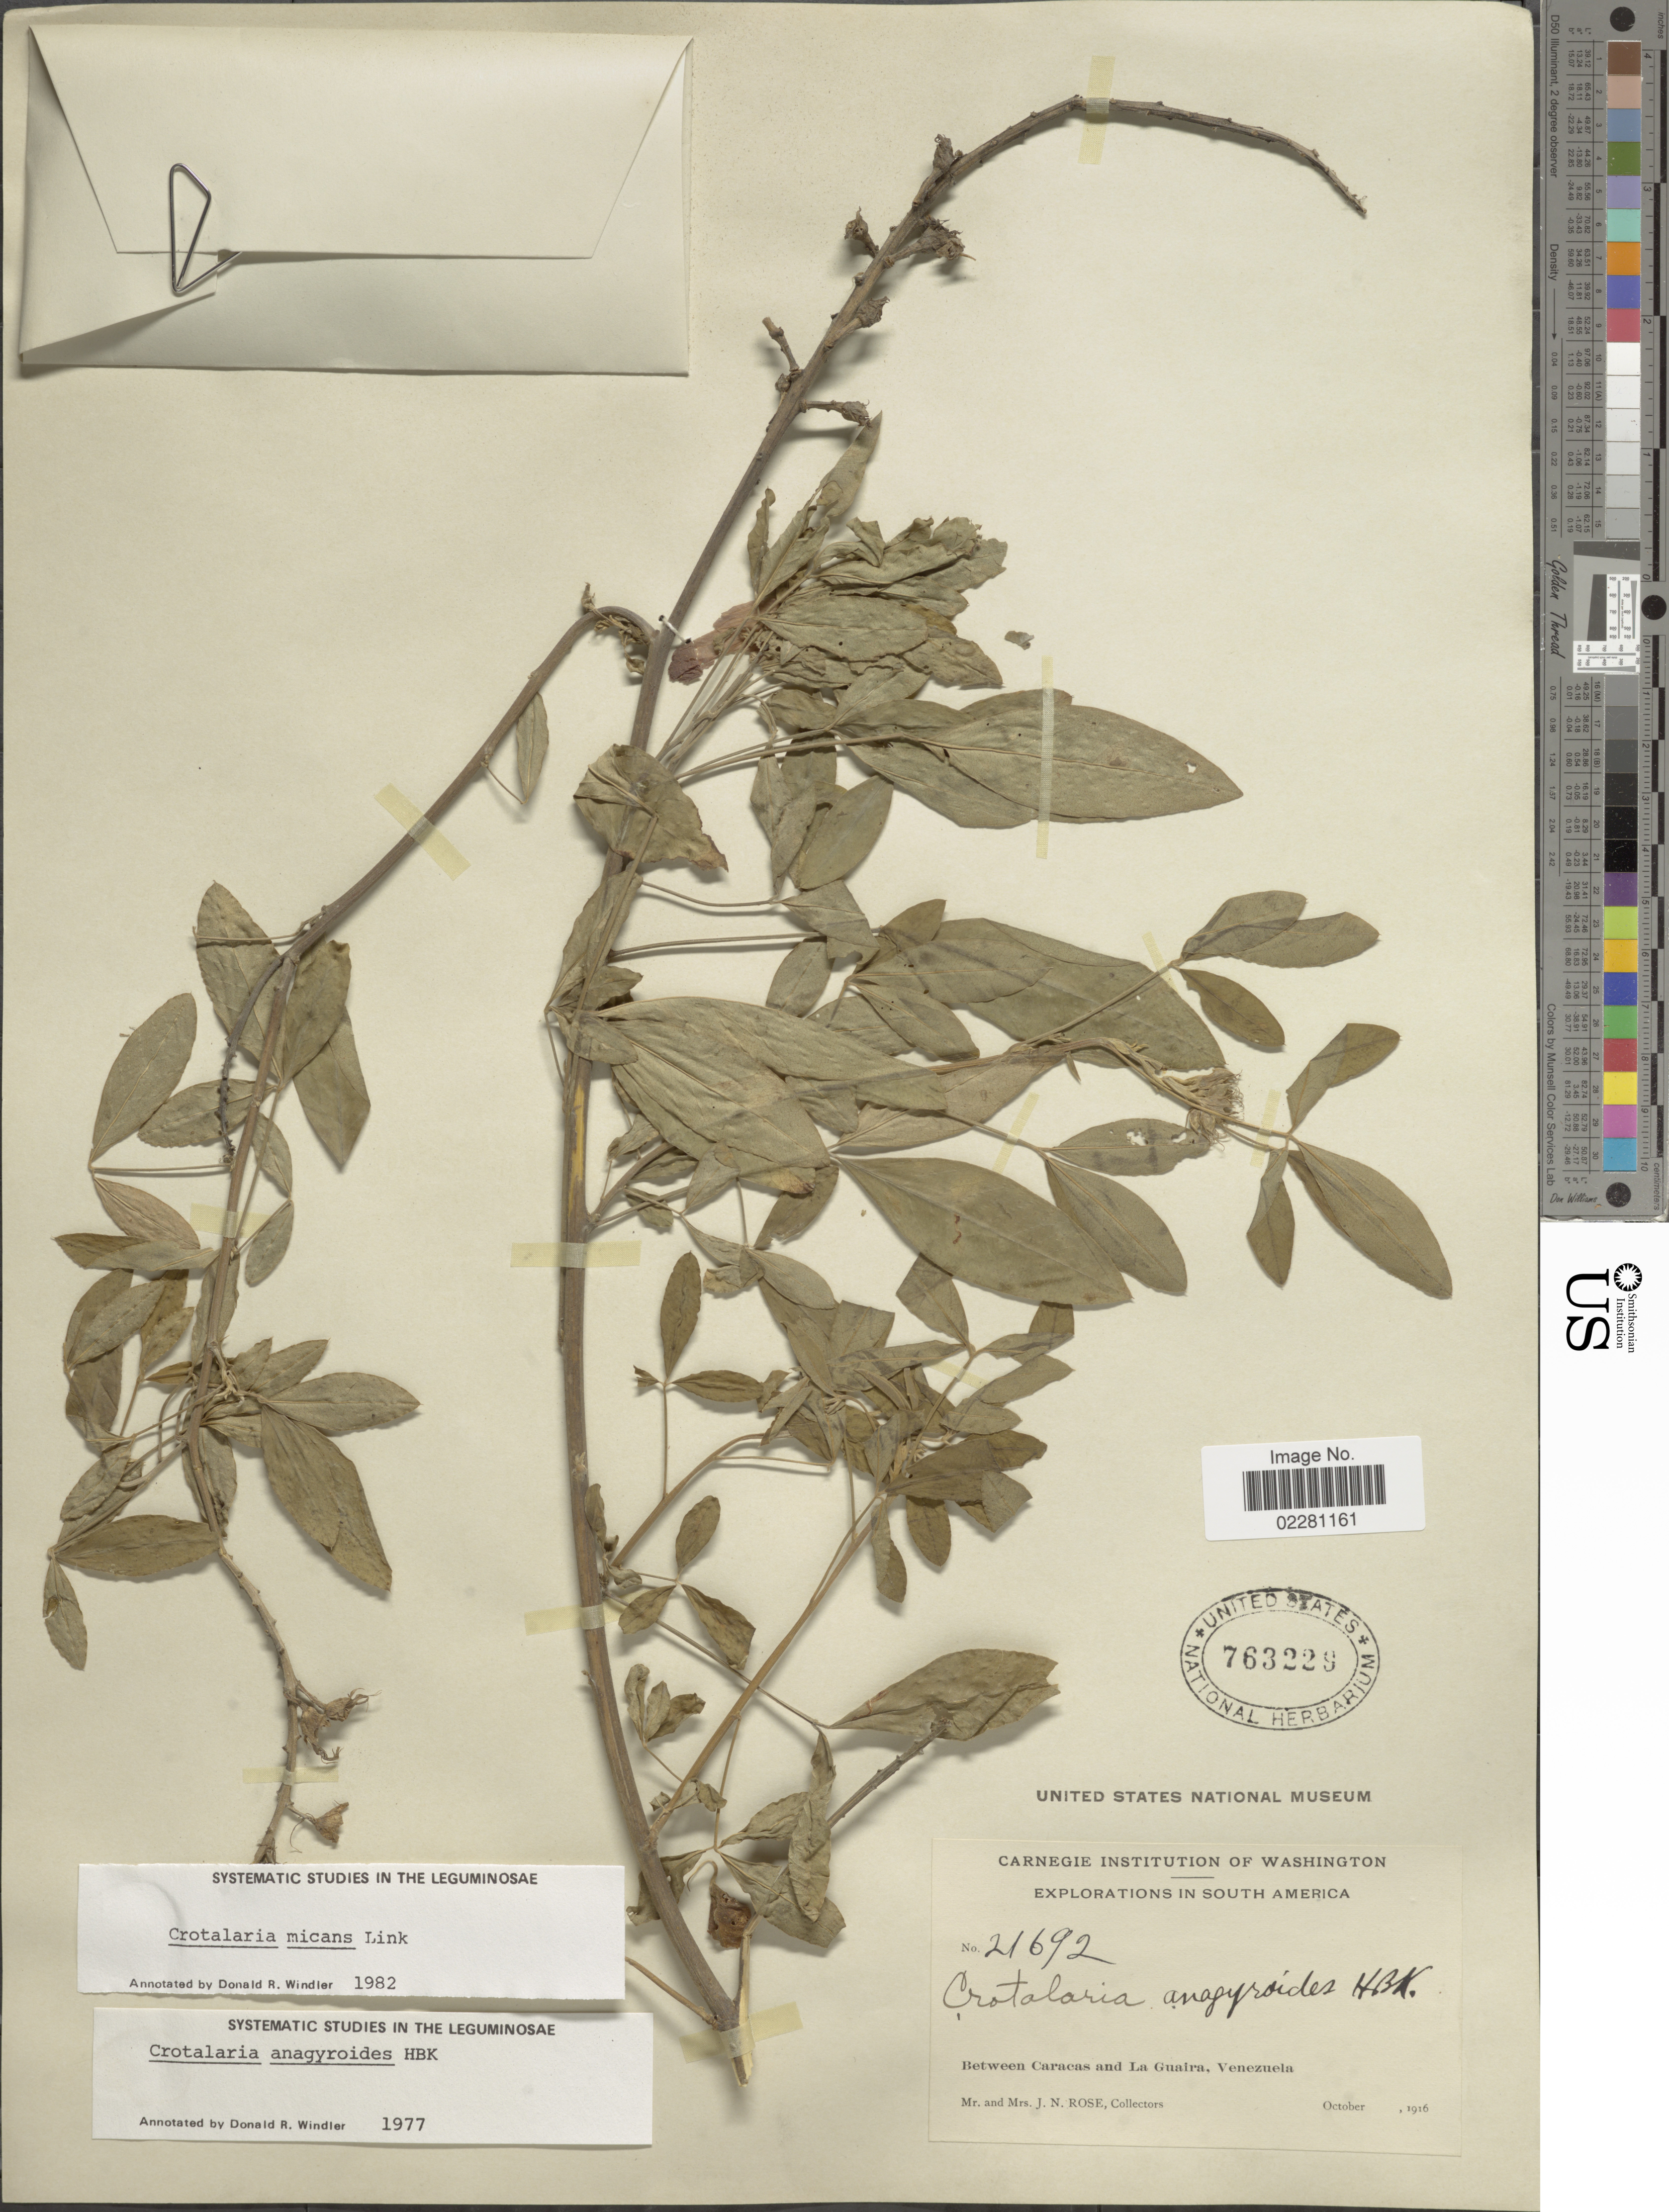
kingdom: Plantae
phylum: Tracheophyta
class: Magnoliopsida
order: Fabales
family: Fabaceae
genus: Crotalaria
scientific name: Crotalaria micans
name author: Link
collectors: J. N. Rose & L. B. Rose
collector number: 21692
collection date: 1916-10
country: Venezuela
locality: Between Caracas and La Guaira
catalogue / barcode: US 763229